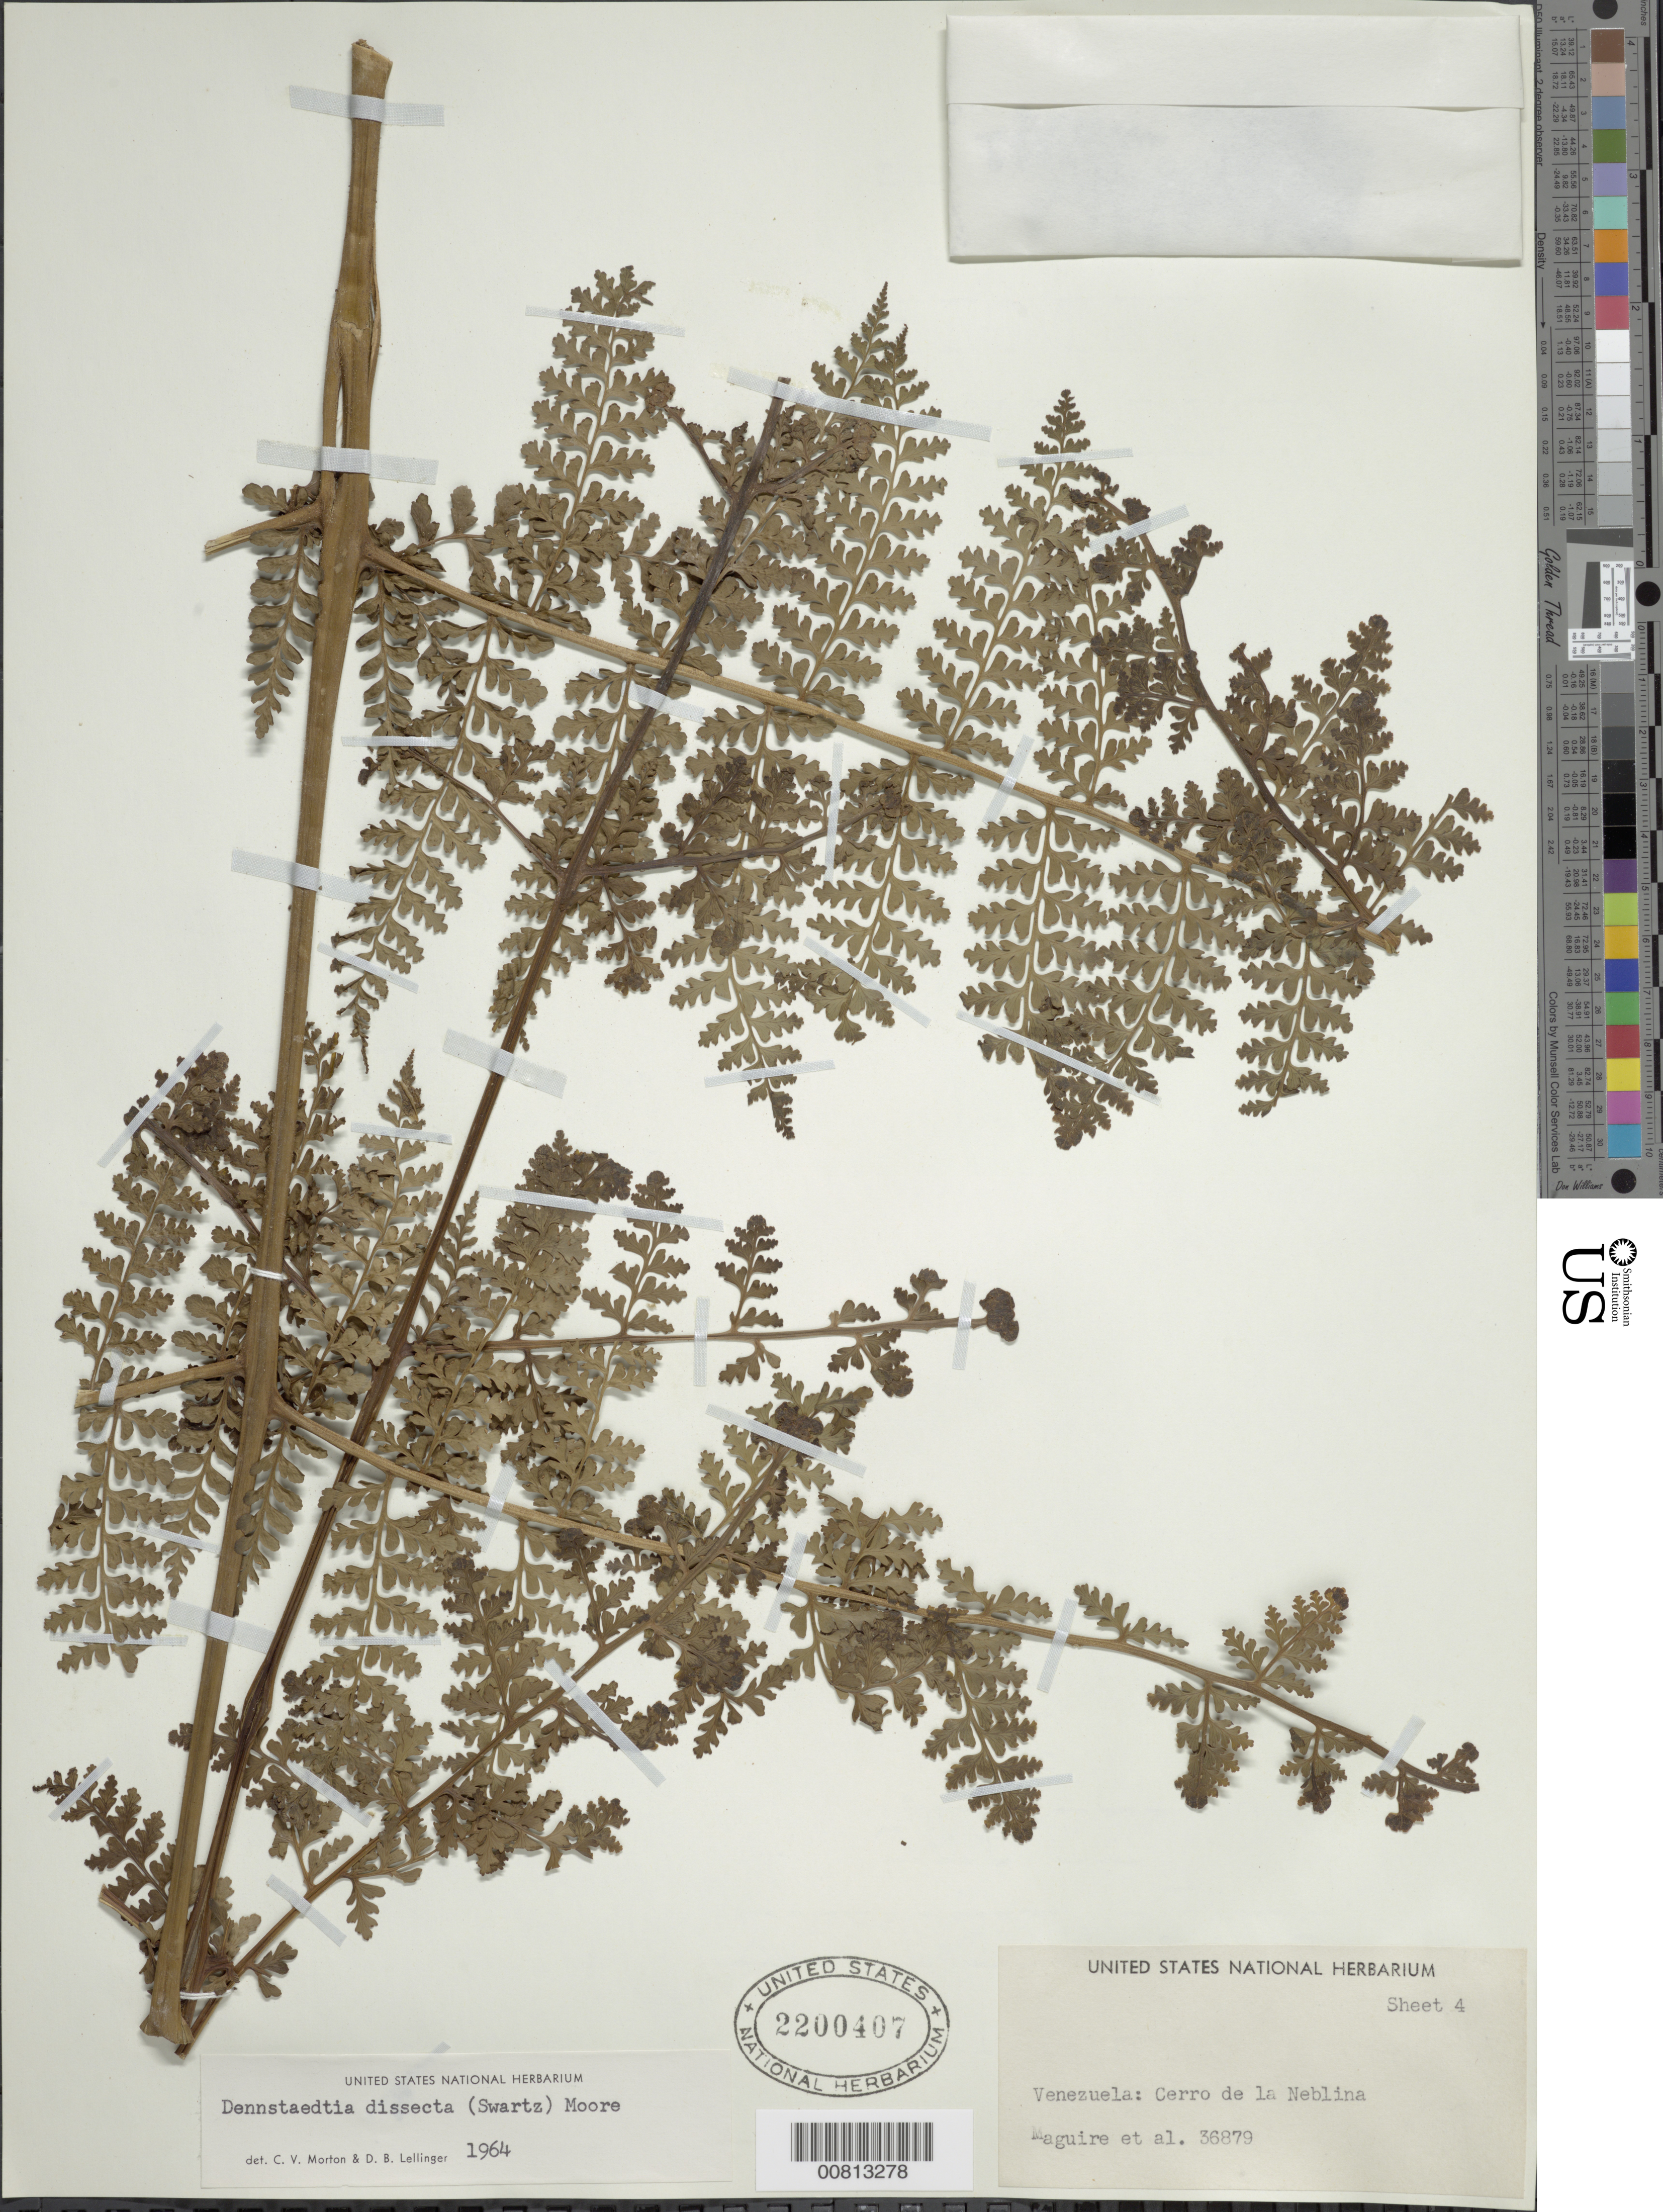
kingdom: Plantae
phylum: Tracheophyta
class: Polypodiopsida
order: Polypodiales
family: Dennstaedtiaceae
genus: Dennstaedtia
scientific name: Dennstaedtia dissecta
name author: (Sw.) T. Moore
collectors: Maguire, -- & et al.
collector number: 36879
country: Venezuela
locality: Cerro de la Neblina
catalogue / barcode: US 2200407